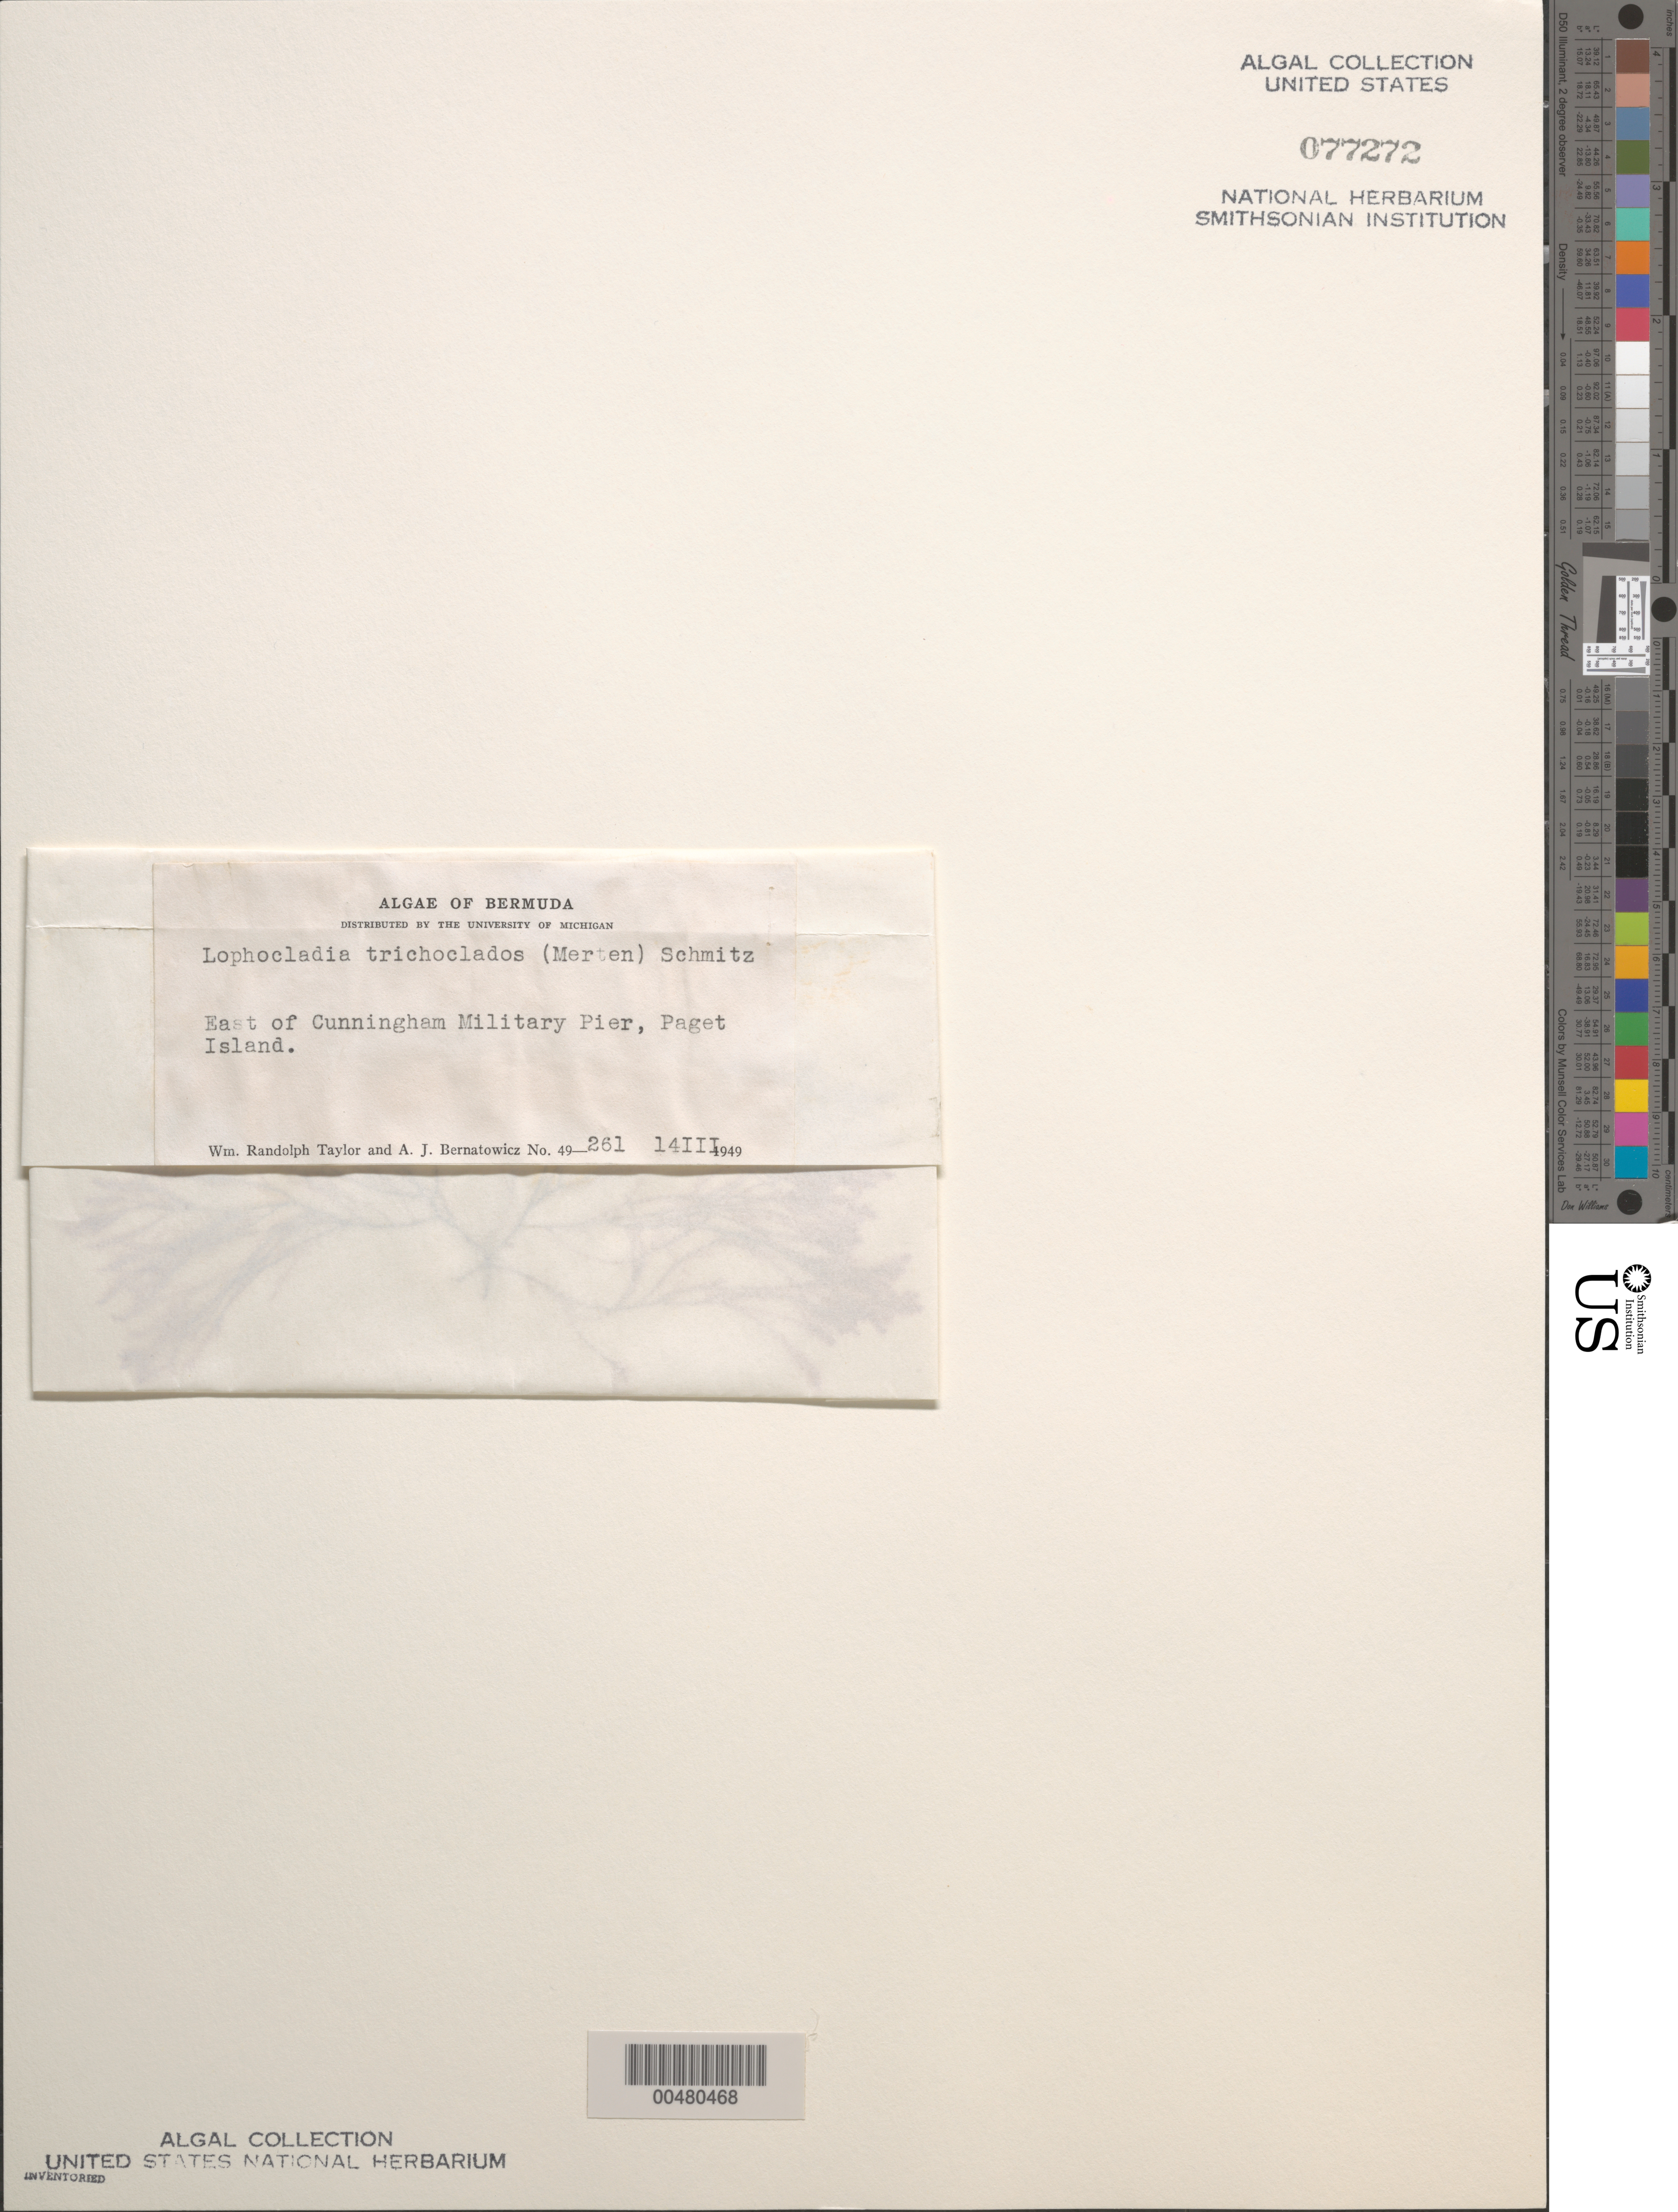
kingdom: Plantae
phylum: Rhodophyta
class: Florideophyceae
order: Ceramiales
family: Rhodomelaceae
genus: Lophocladia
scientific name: Lophocladia trichoclados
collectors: W. R. Taylor & A. Bernatowicz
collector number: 49-261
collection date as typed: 14 Mar 1949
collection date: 1949-03-14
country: Bermuda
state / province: Saint George's (parish)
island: Paget Island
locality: East of Cunningham Miilitary Pier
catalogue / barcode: US 77272